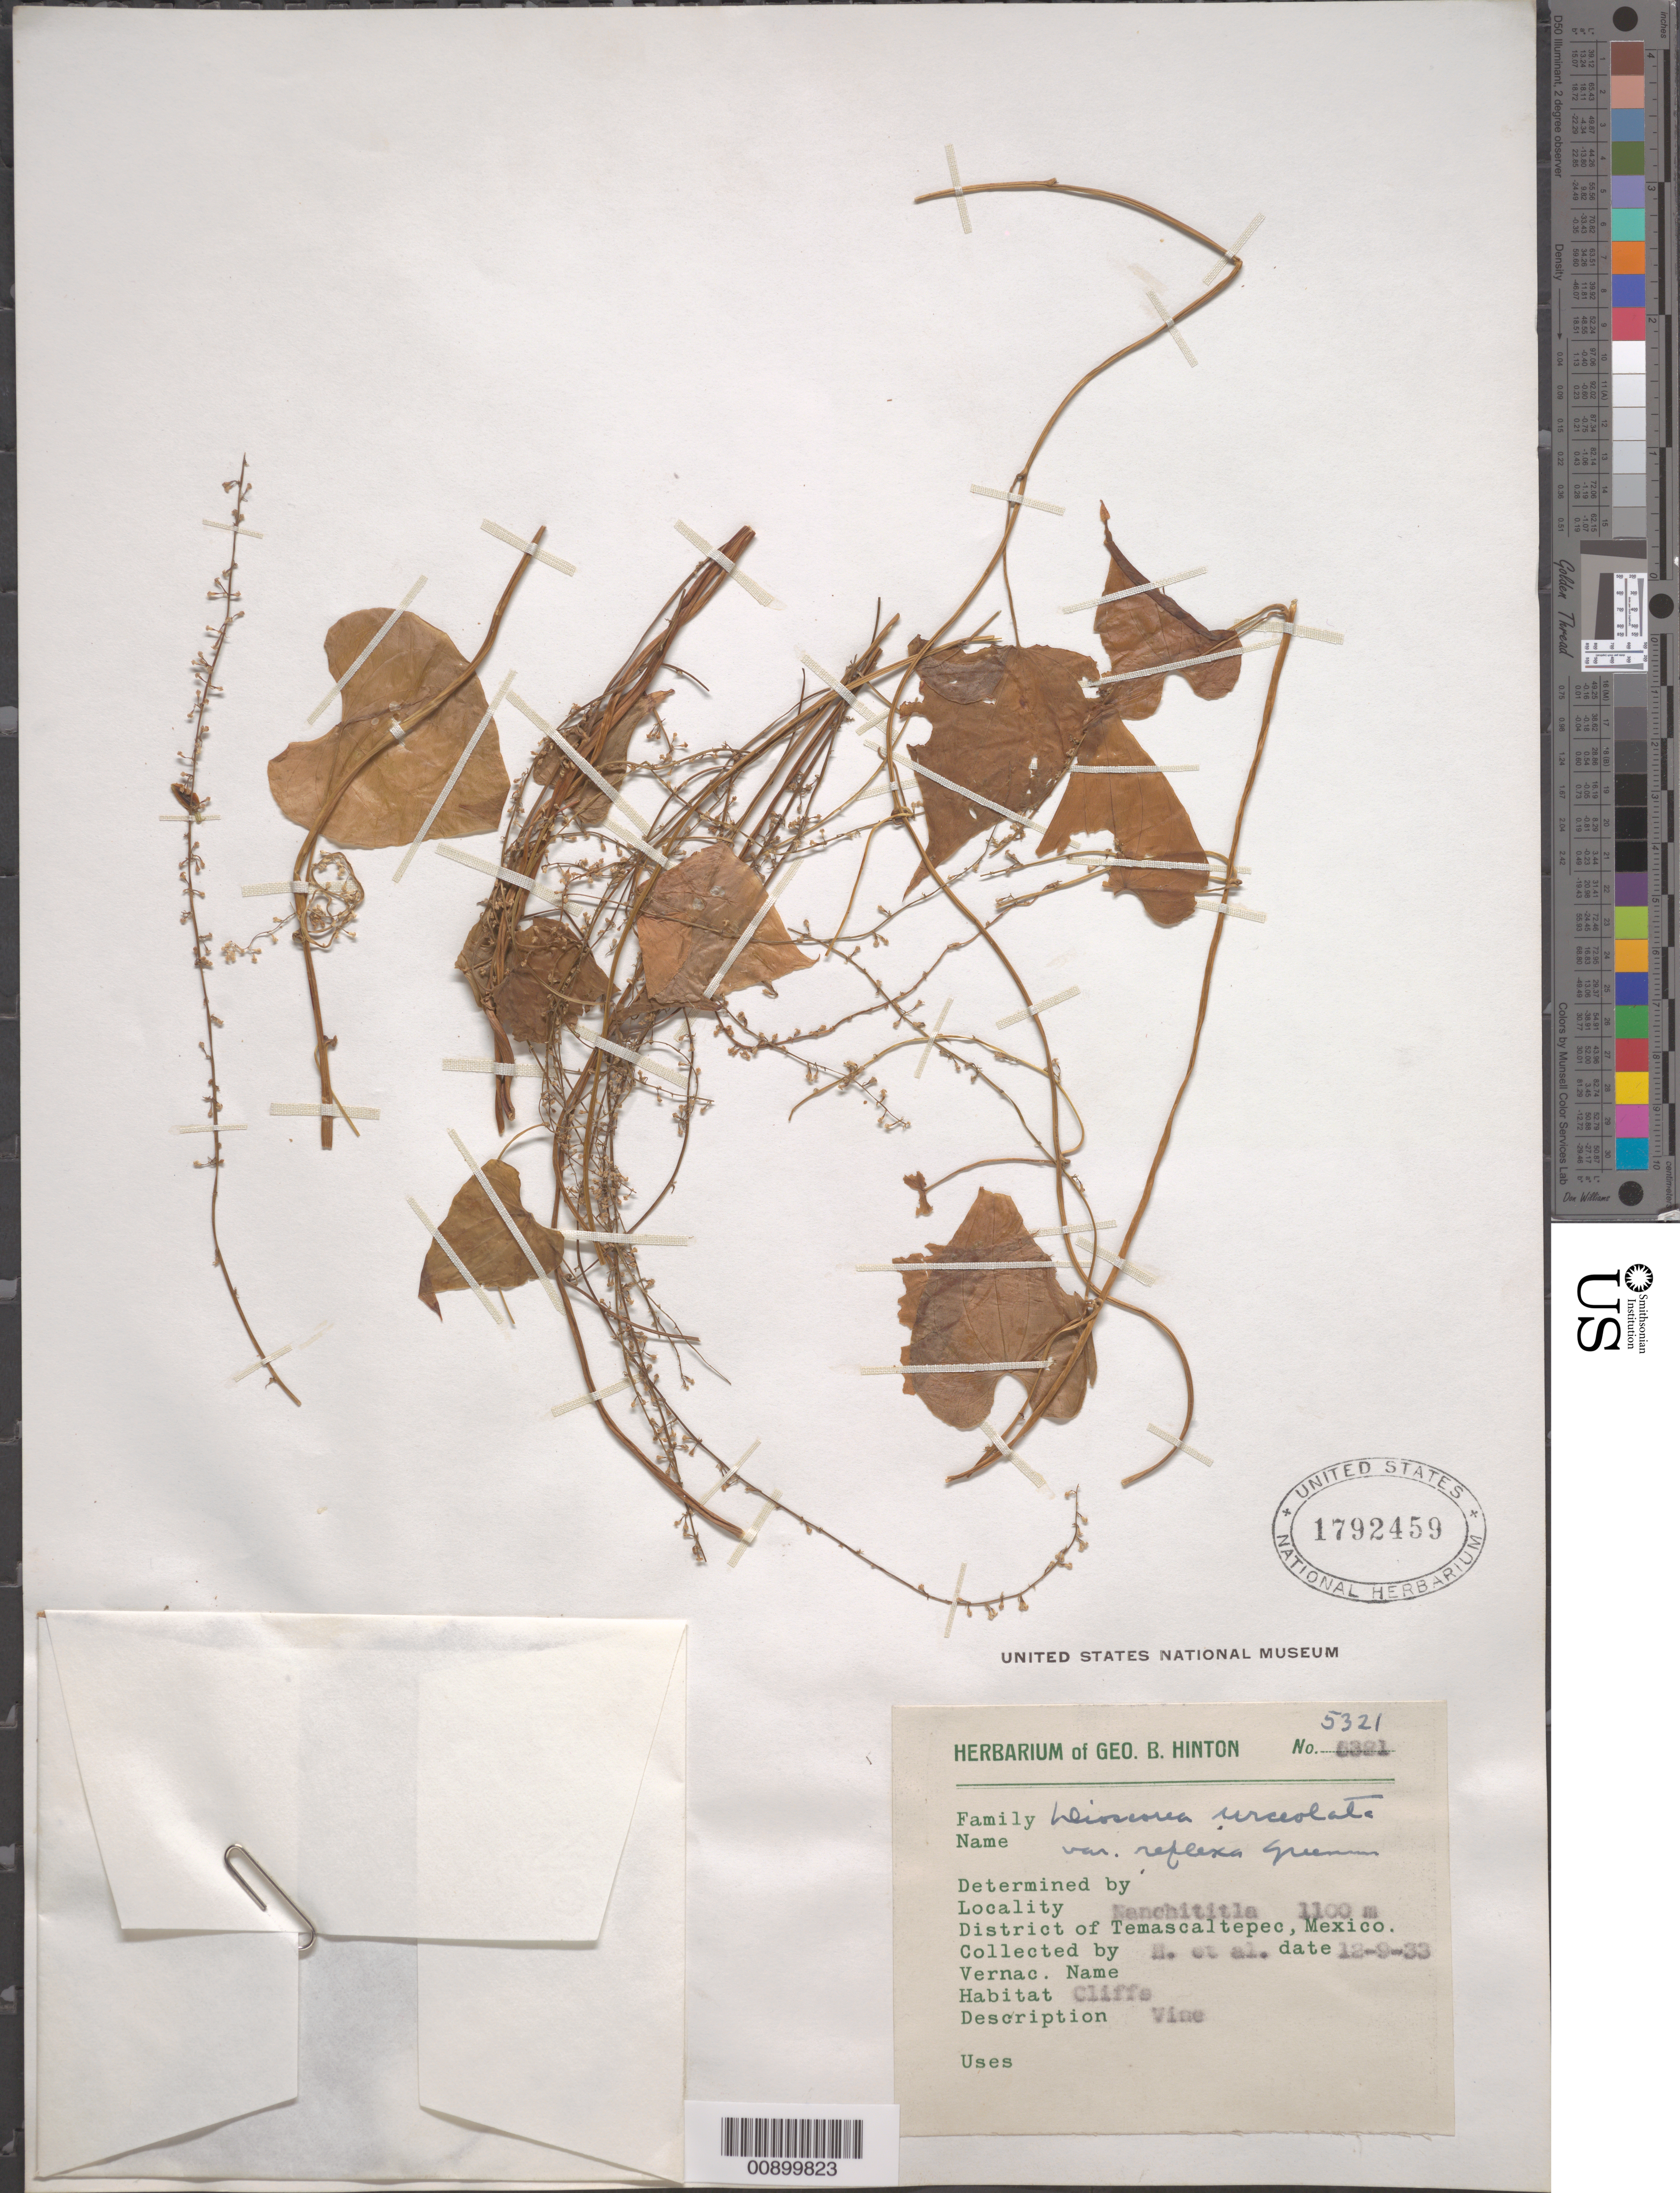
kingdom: Plantae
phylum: Tracheophyta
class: Liliopsida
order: Dioscoreales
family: Dioscoreaceae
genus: Dioscorea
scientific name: Dioscorea urceolata var. reflexa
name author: Greenm. ex R. Knuth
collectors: G. B. Hinton & et al.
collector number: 5321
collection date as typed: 09 Dec 1933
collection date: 1933-12-09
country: Mexico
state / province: México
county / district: Temascaltepec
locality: Nanchititla, District of Temascaltepec, State of México.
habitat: Cliffs.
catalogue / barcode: US 1792459